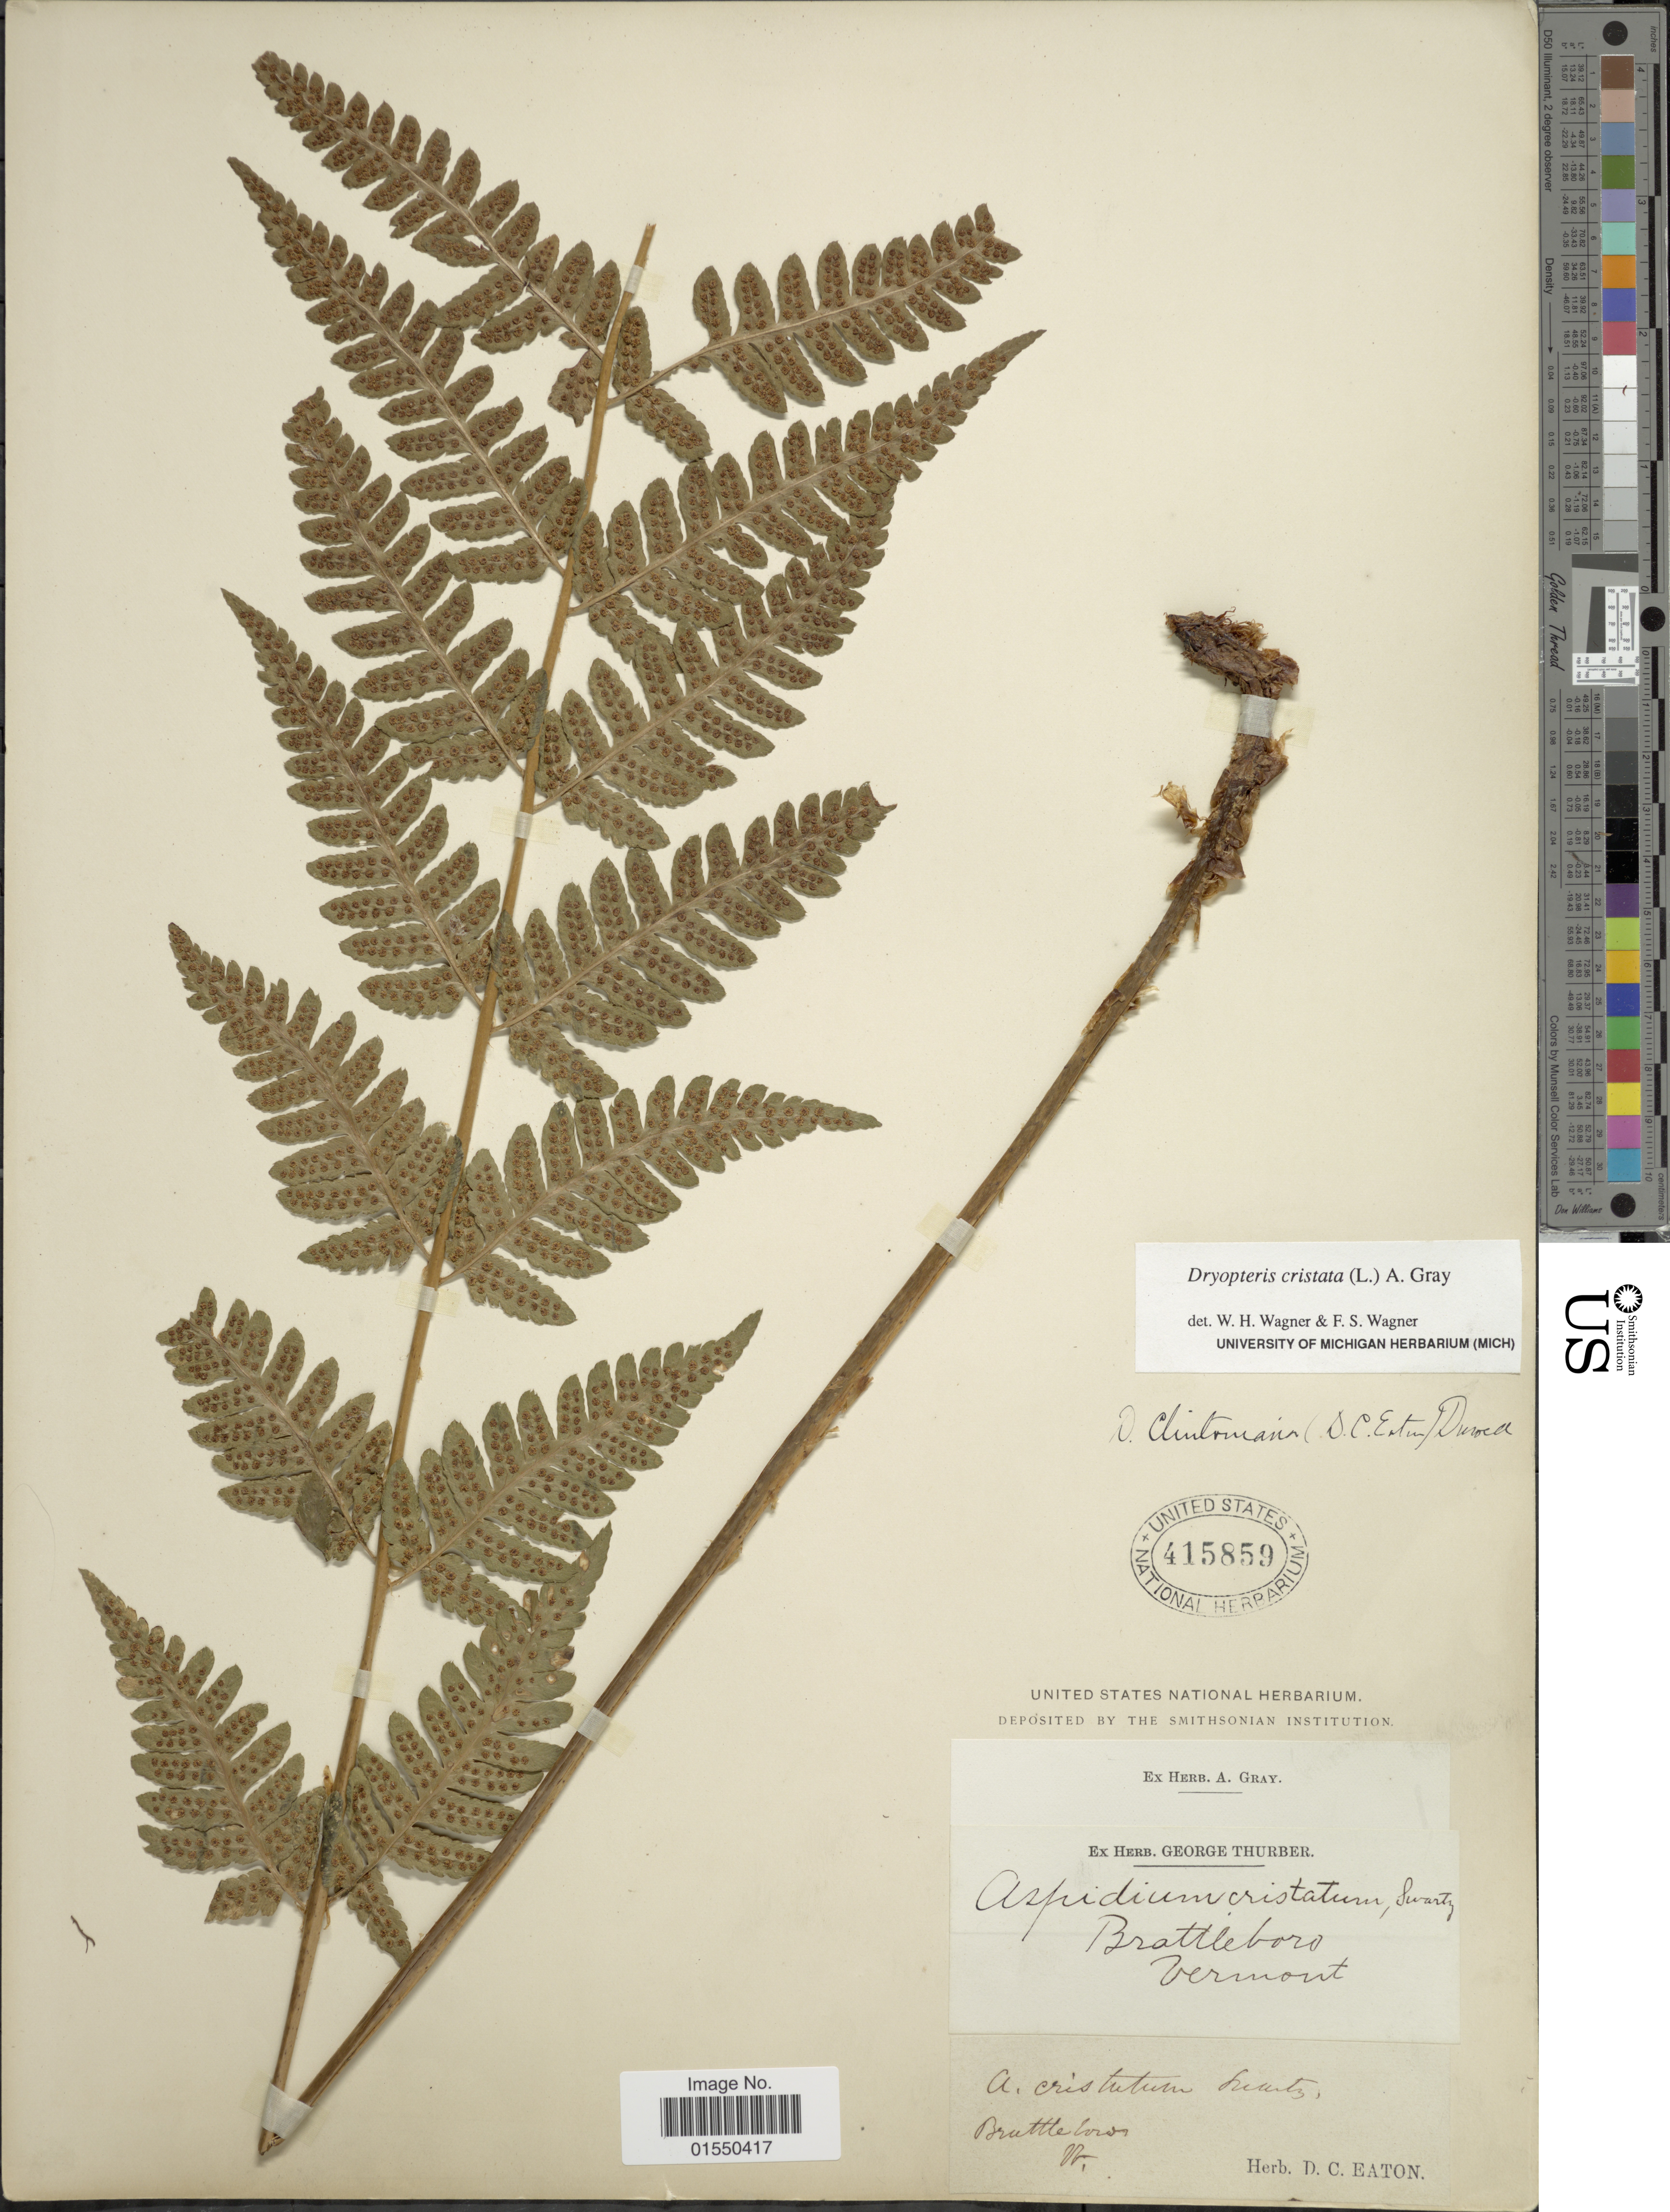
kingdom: Plantae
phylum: Tracheophyta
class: Polypodiopsida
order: Polypodiales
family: Dryopteridaceae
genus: Dryopteris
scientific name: Dryopteris cristata var. spinulosa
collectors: ex herb. D. C. Eaton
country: United States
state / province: Vermont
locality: Brattleboro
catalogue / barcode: US 415859